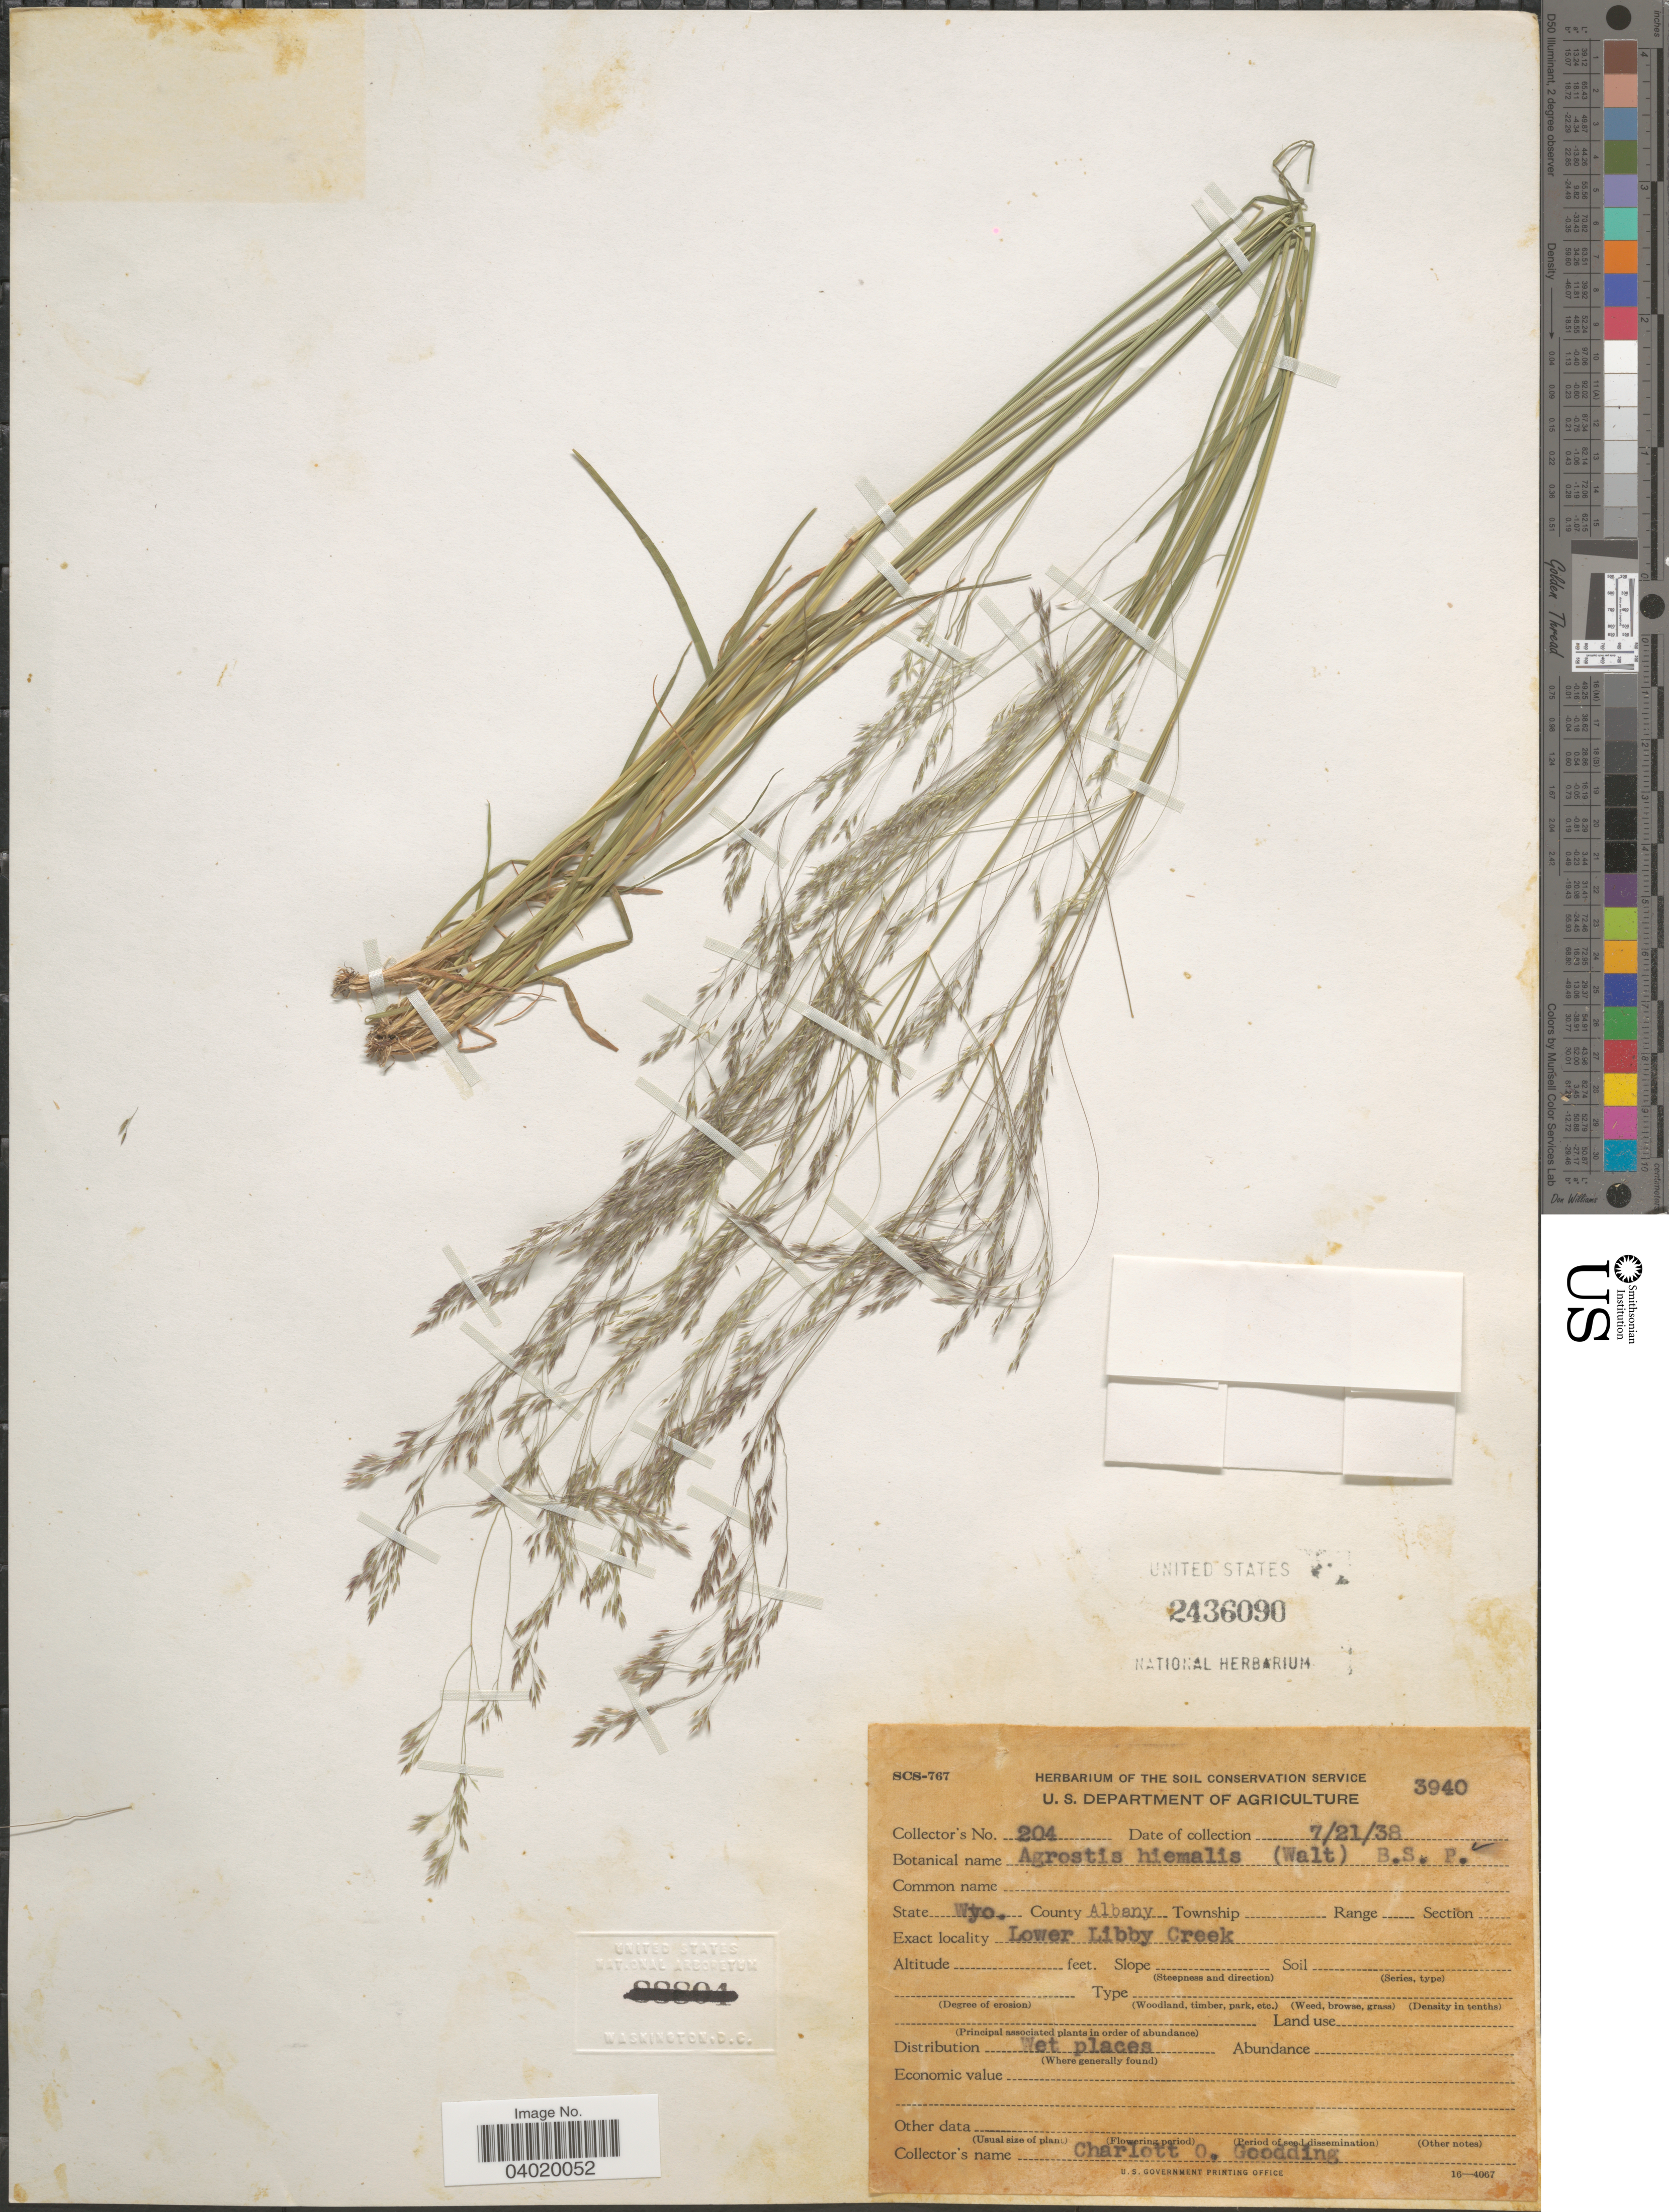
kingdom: Plantae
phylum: Tracheophyta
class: Liliopsida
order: Poales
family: Poaceae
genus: Agrostis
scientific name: Agrostis hyemalis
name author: (Walter) Britton et al.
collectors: C. Goodding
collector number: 204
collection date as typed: Transcribed d/m/y: 21/7/38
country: United States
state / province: Wyoming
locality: Lower Libby Creek.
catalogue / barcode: US 2436090